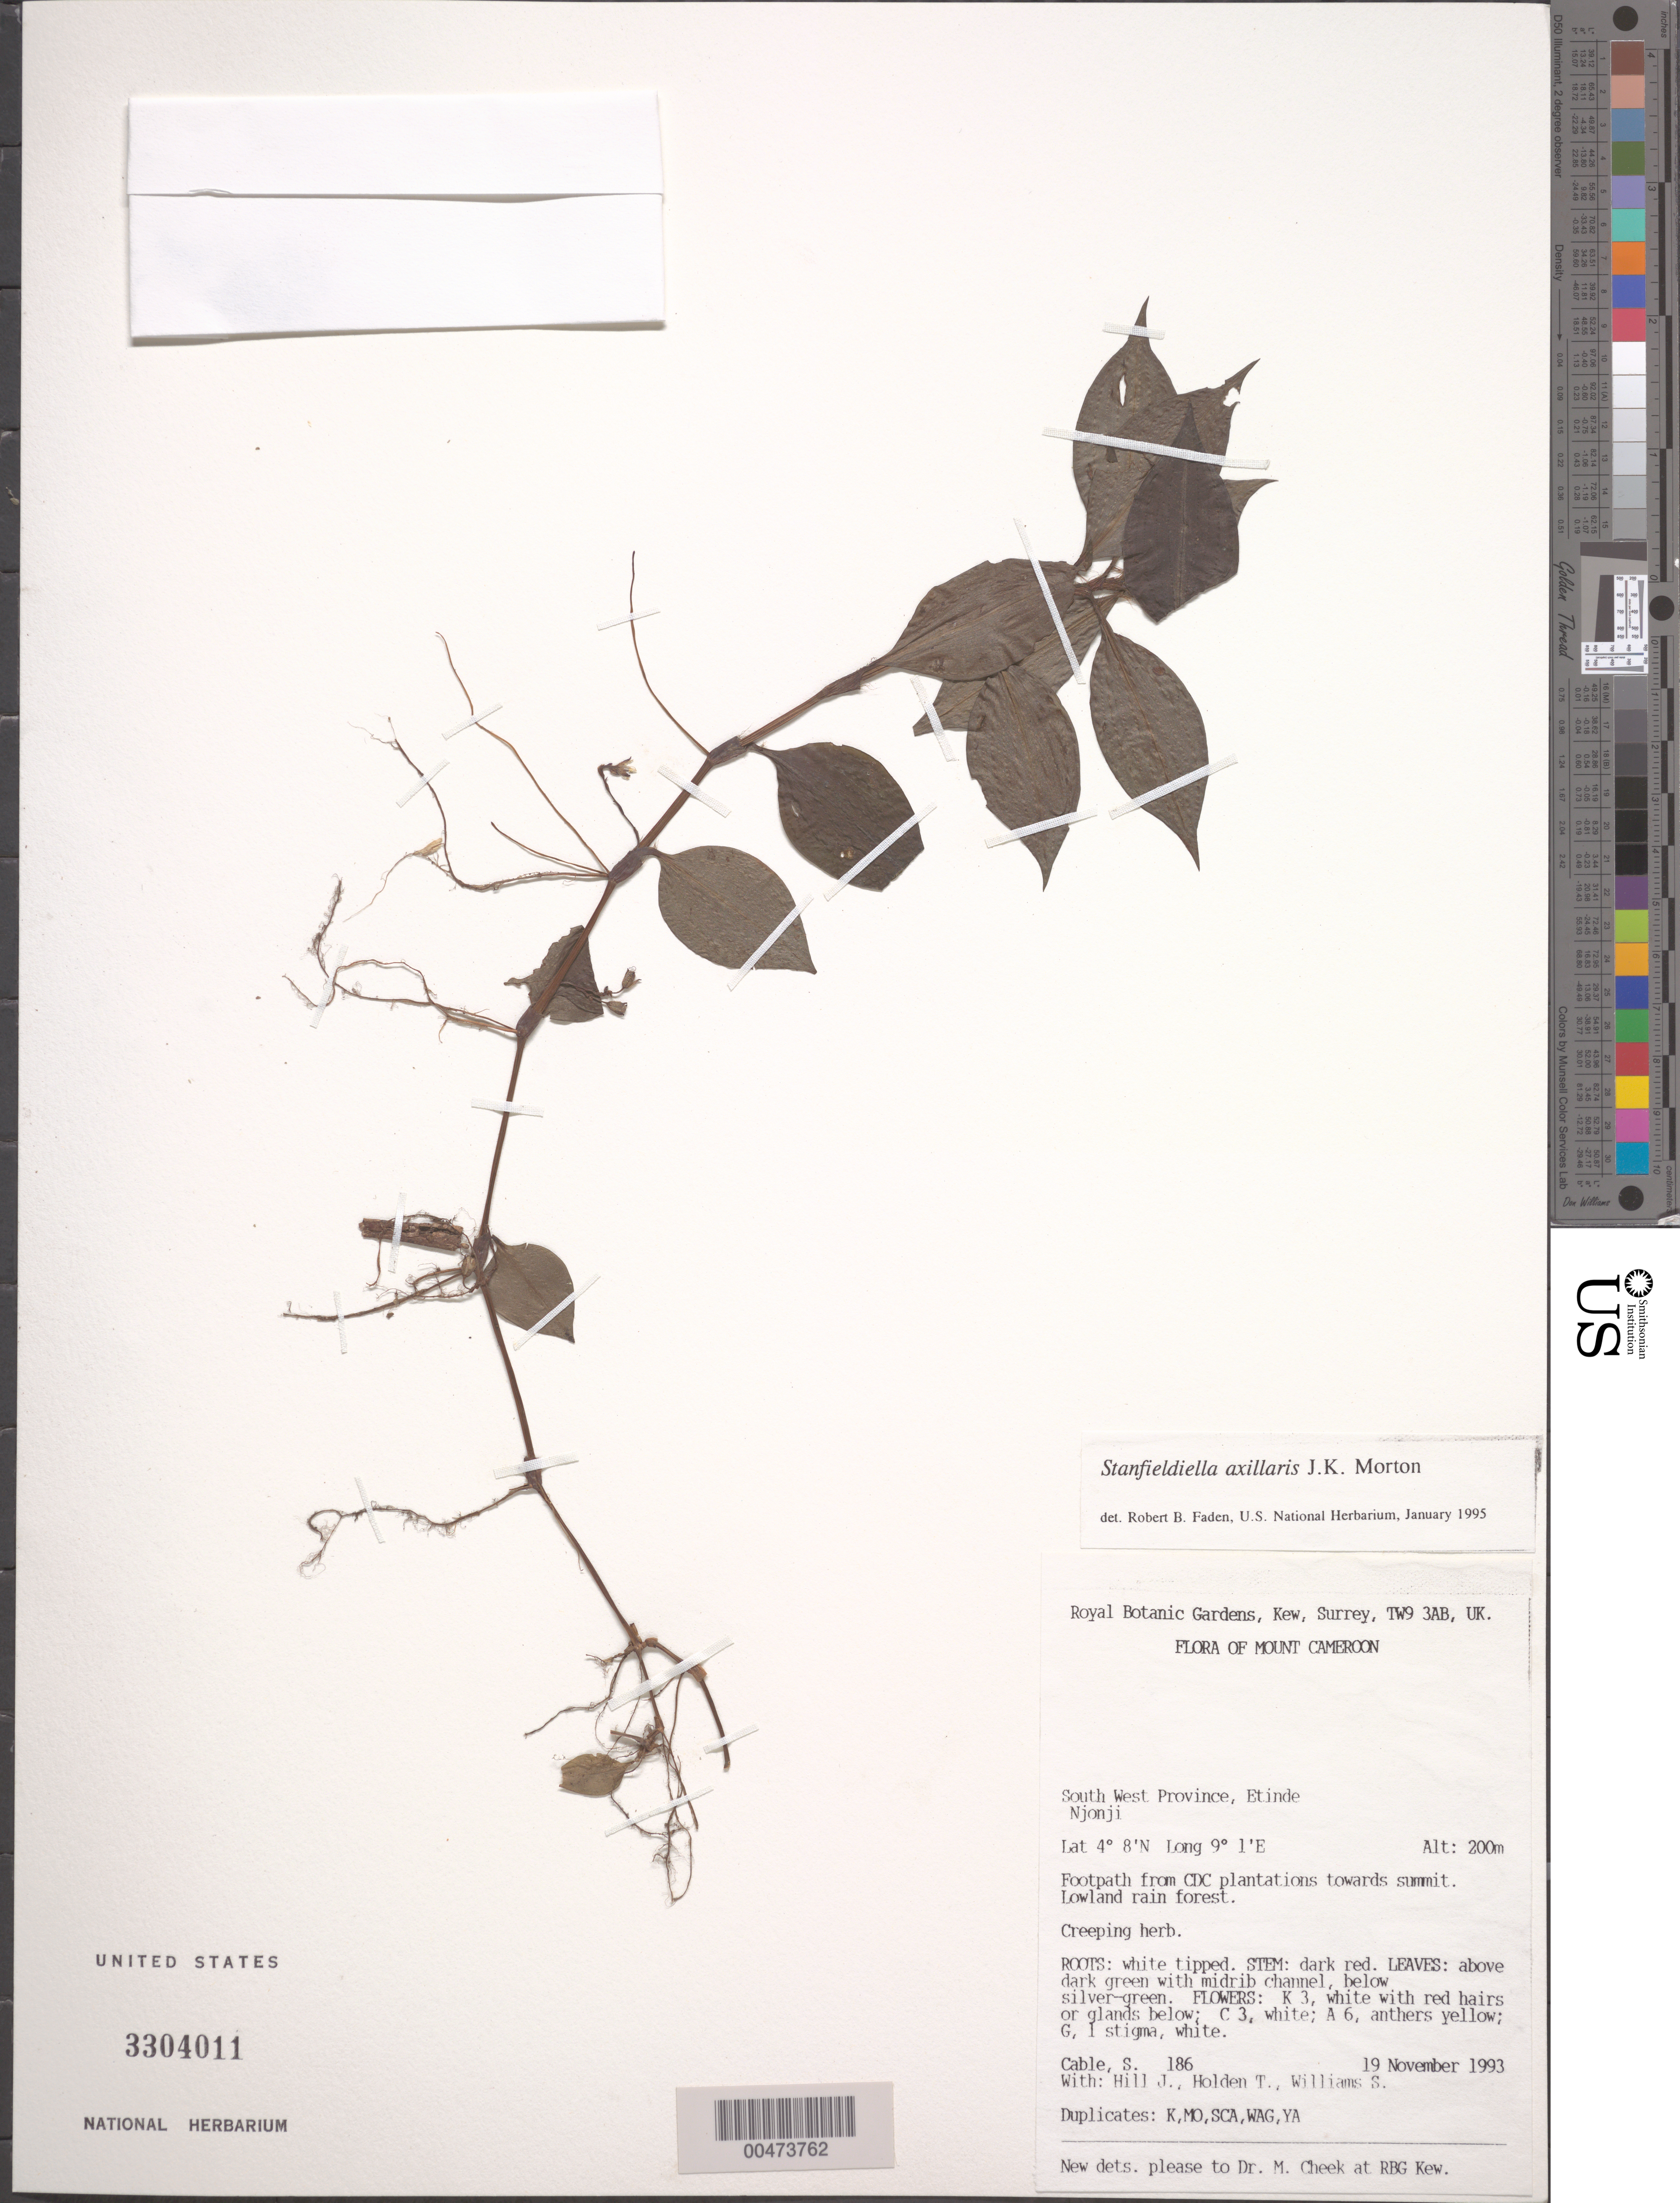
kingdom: Plantae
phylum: Tracheophyta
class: Liliopsida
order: Commelinales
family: Commelinaceae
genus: Stanfieldiella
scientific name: Stanfieldiella axillaris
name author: J.K. Morton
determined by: Faden, Robert B., (US), Smithsonian Institution - National Museum of Natural History (UNITED STATES)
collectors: S. Cable, J. Hill, T. Holden & S. Williams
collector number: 186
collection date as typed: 19 Nov 1993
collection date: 1993-11-19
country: Cameroon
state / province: Sud-Ouest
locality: Etinde, njonji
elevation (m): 200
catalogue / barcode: US 3304012